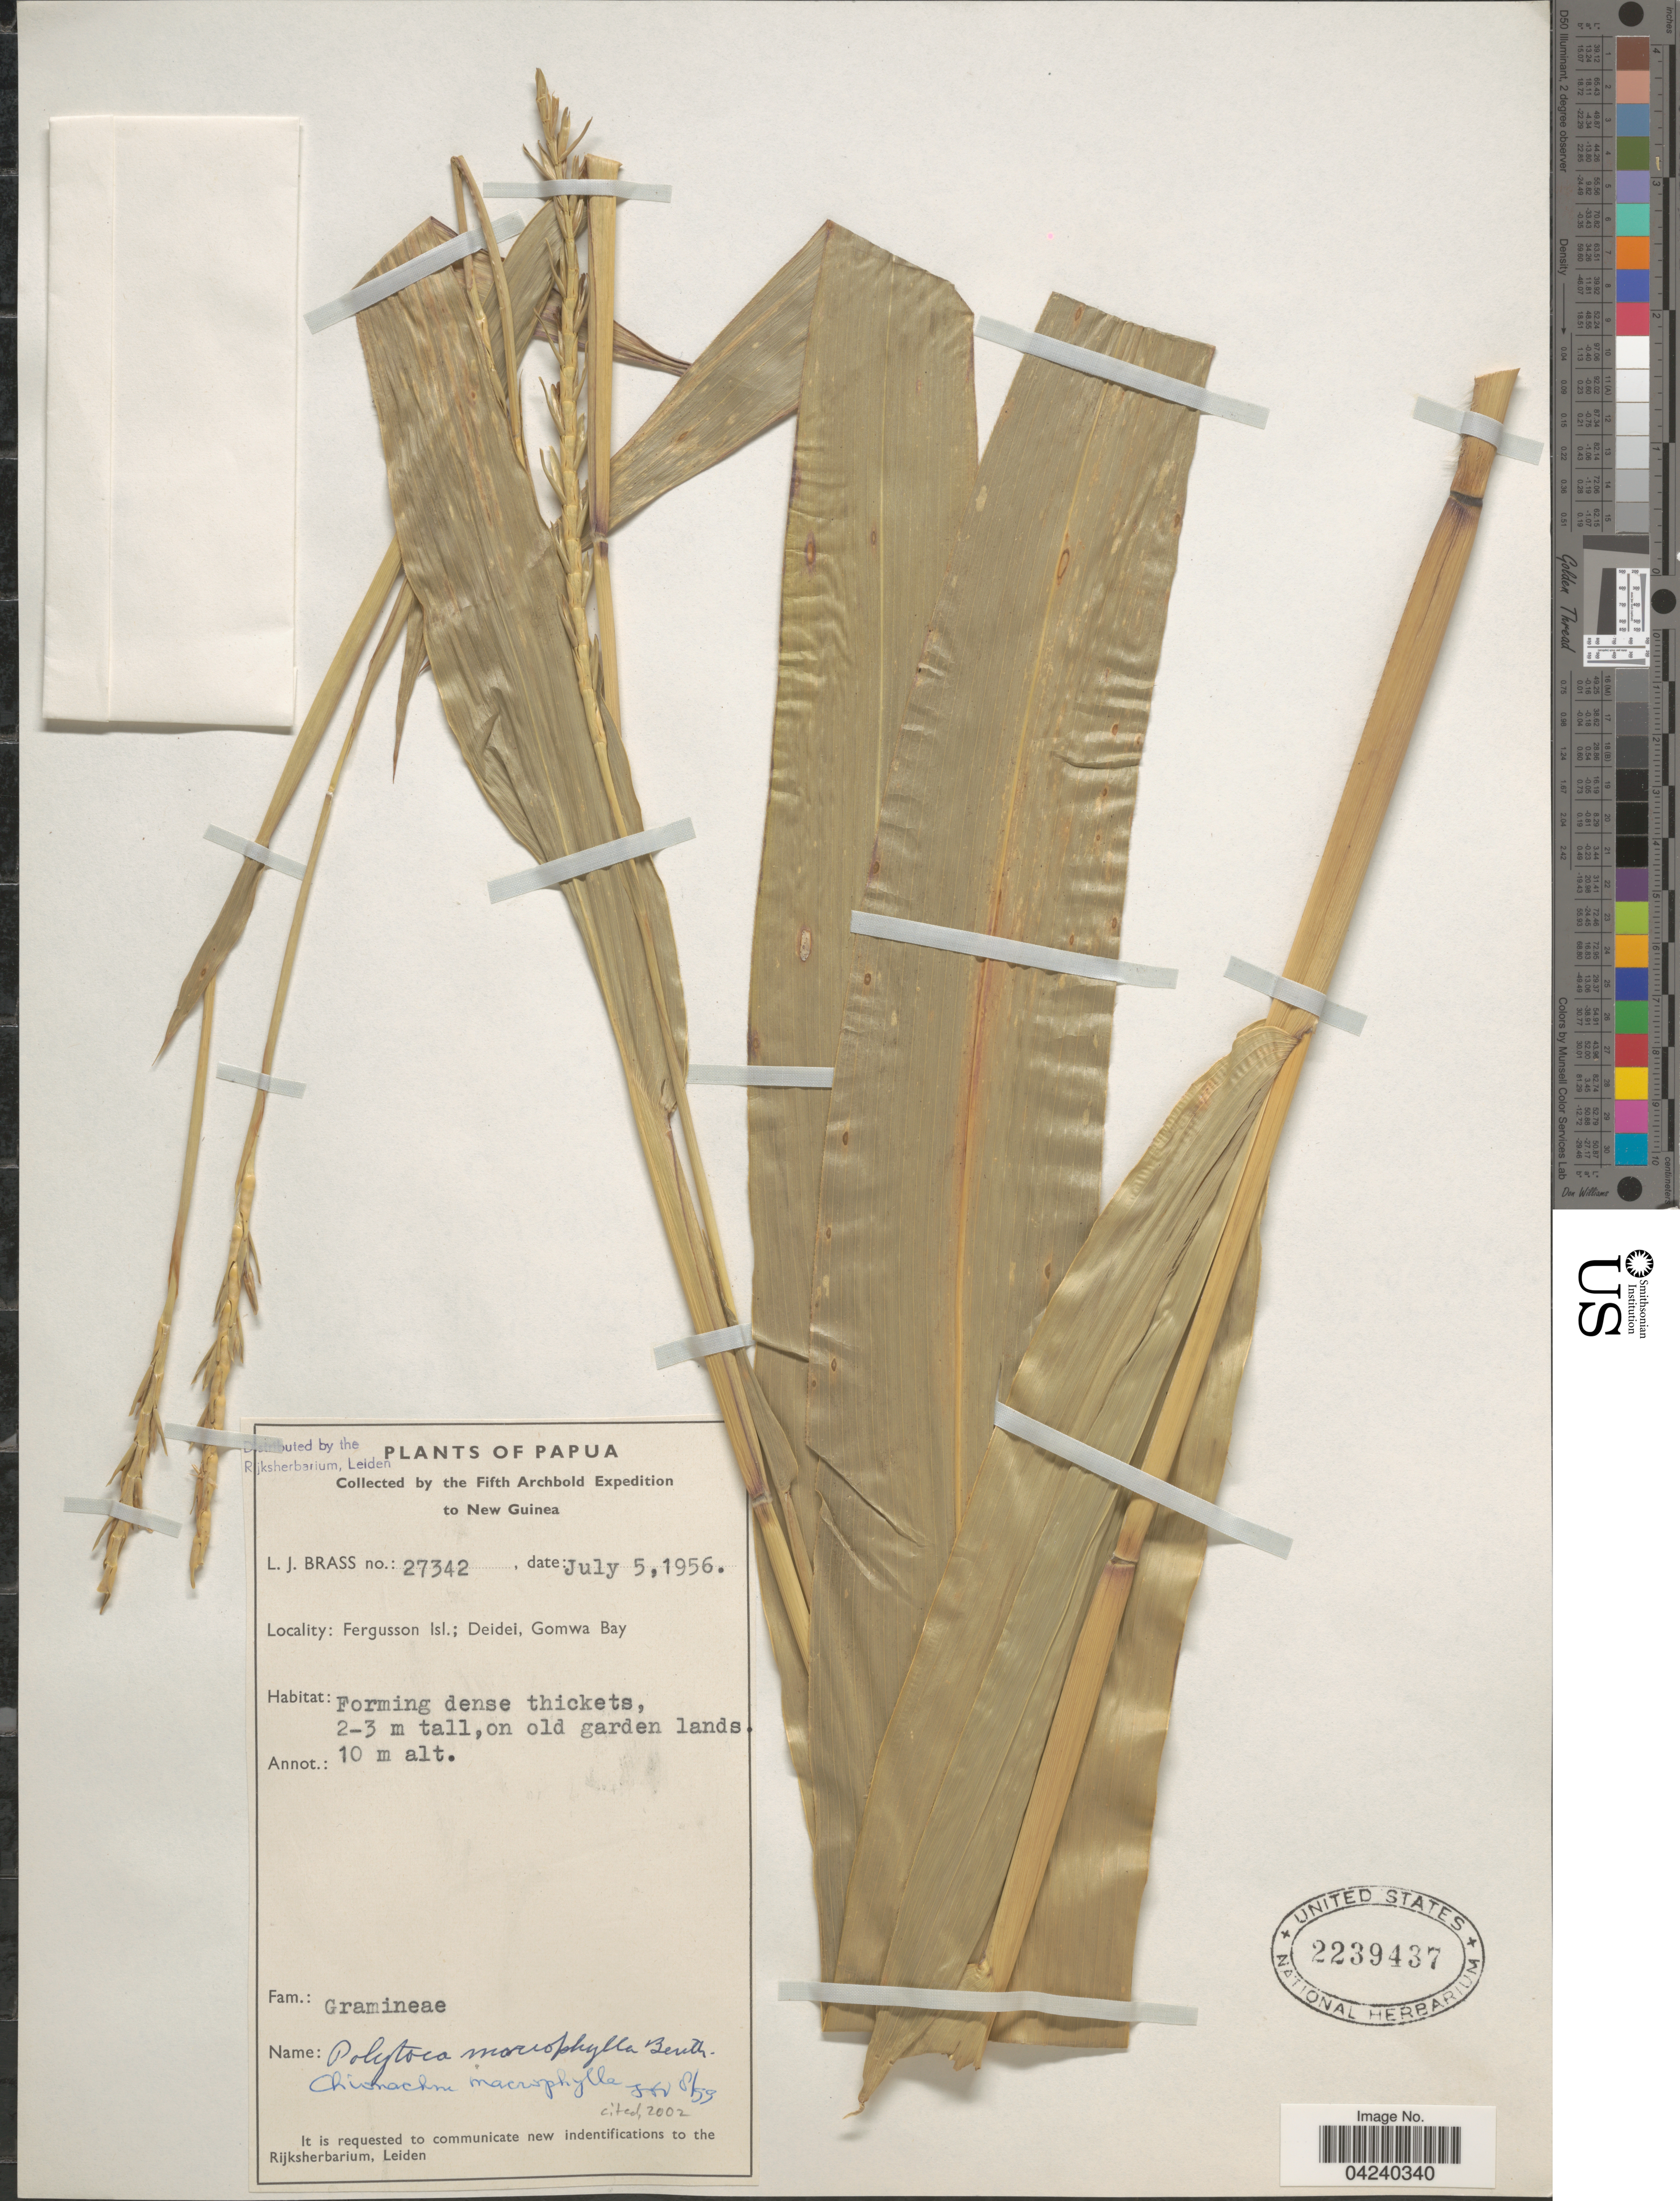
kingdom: Plantae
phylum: Tracheophyta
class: Liliopsida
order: Poales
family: Poaceae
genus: Chionachne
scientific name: Chionachne macrophylla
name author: (Benth.) Clayton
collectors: L. J. Brass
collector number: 27342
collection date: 1956-07-05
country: Papua New Guinea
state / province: Milne Bay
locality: Fifth Archbold Expedition to New Guinea. Fergusson Isl.; Deidei, Gomwa Bay.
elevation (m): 10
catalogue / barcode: US 2239437